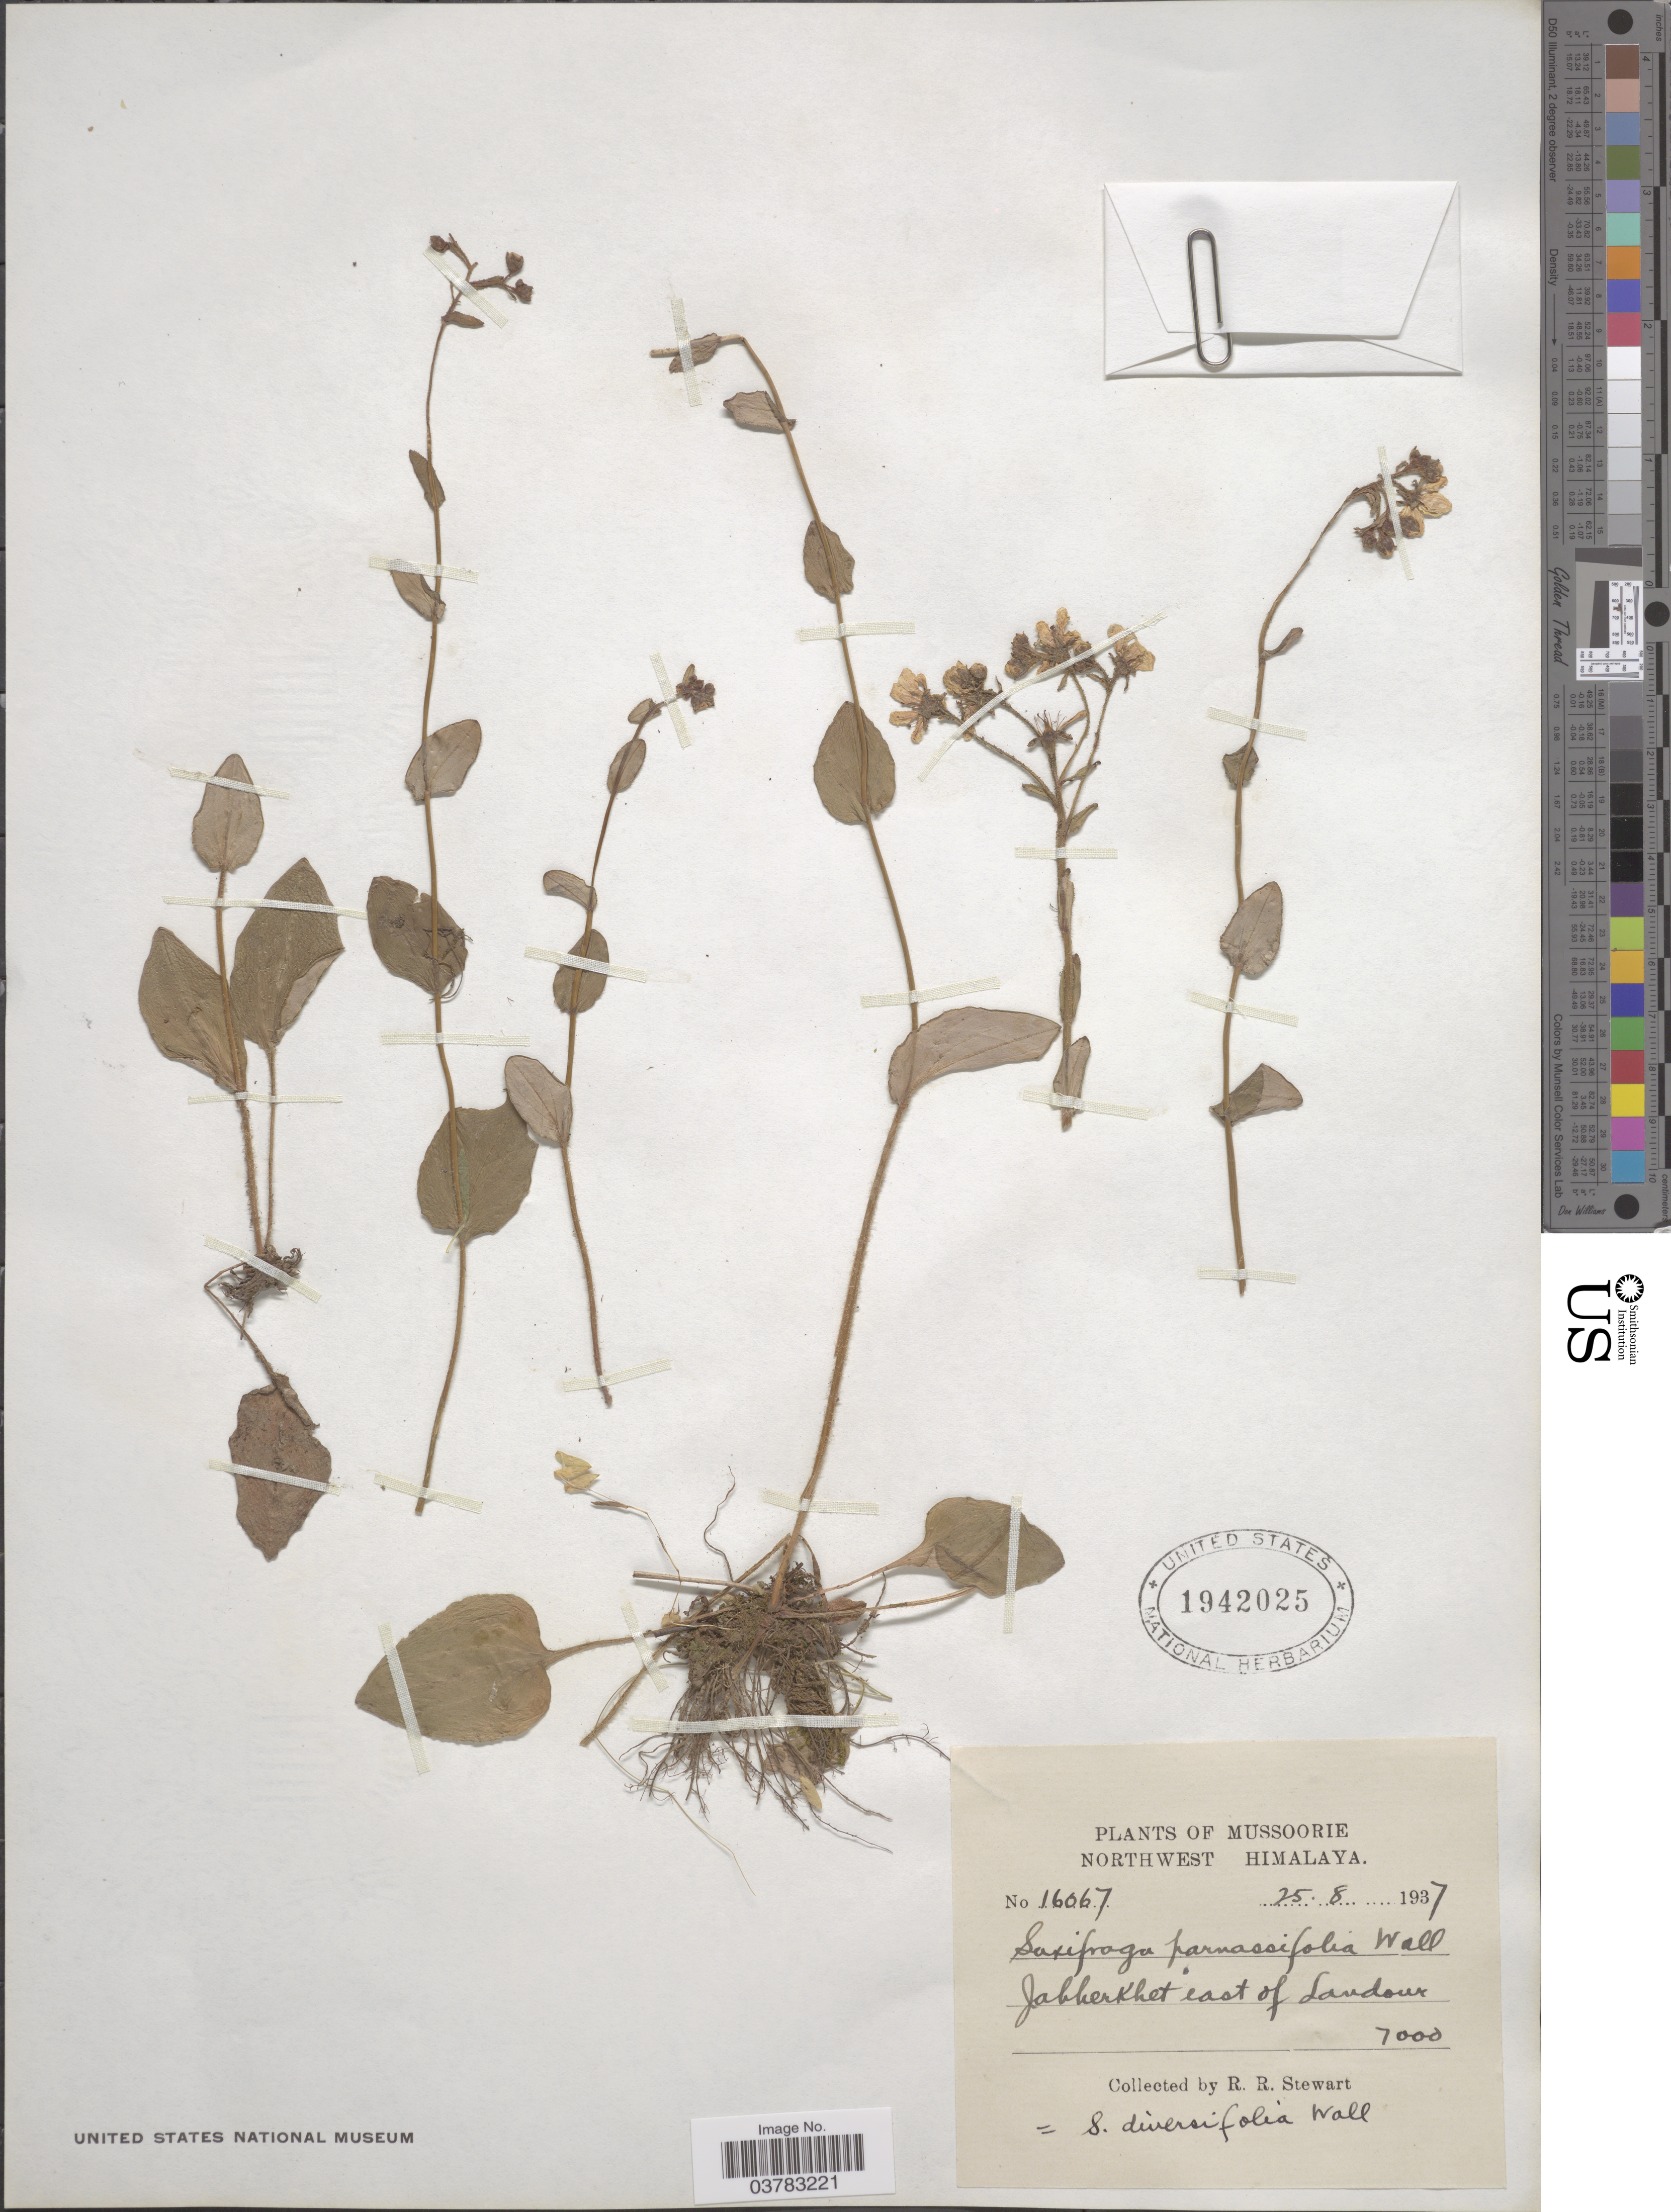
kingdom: Plantae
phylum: Tracheophyta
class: Magnoliopsida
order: Saxifragales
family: Saxifragaceae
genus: Saxifraga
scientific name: Saxifraga diversifolia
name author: Wall.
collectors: R. Stewart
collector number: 16067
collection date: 1937-08-25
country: India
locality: Mussoorie. Northwest Himalaya. Jabberkhet east of Landoux.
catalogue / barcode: US 1942025